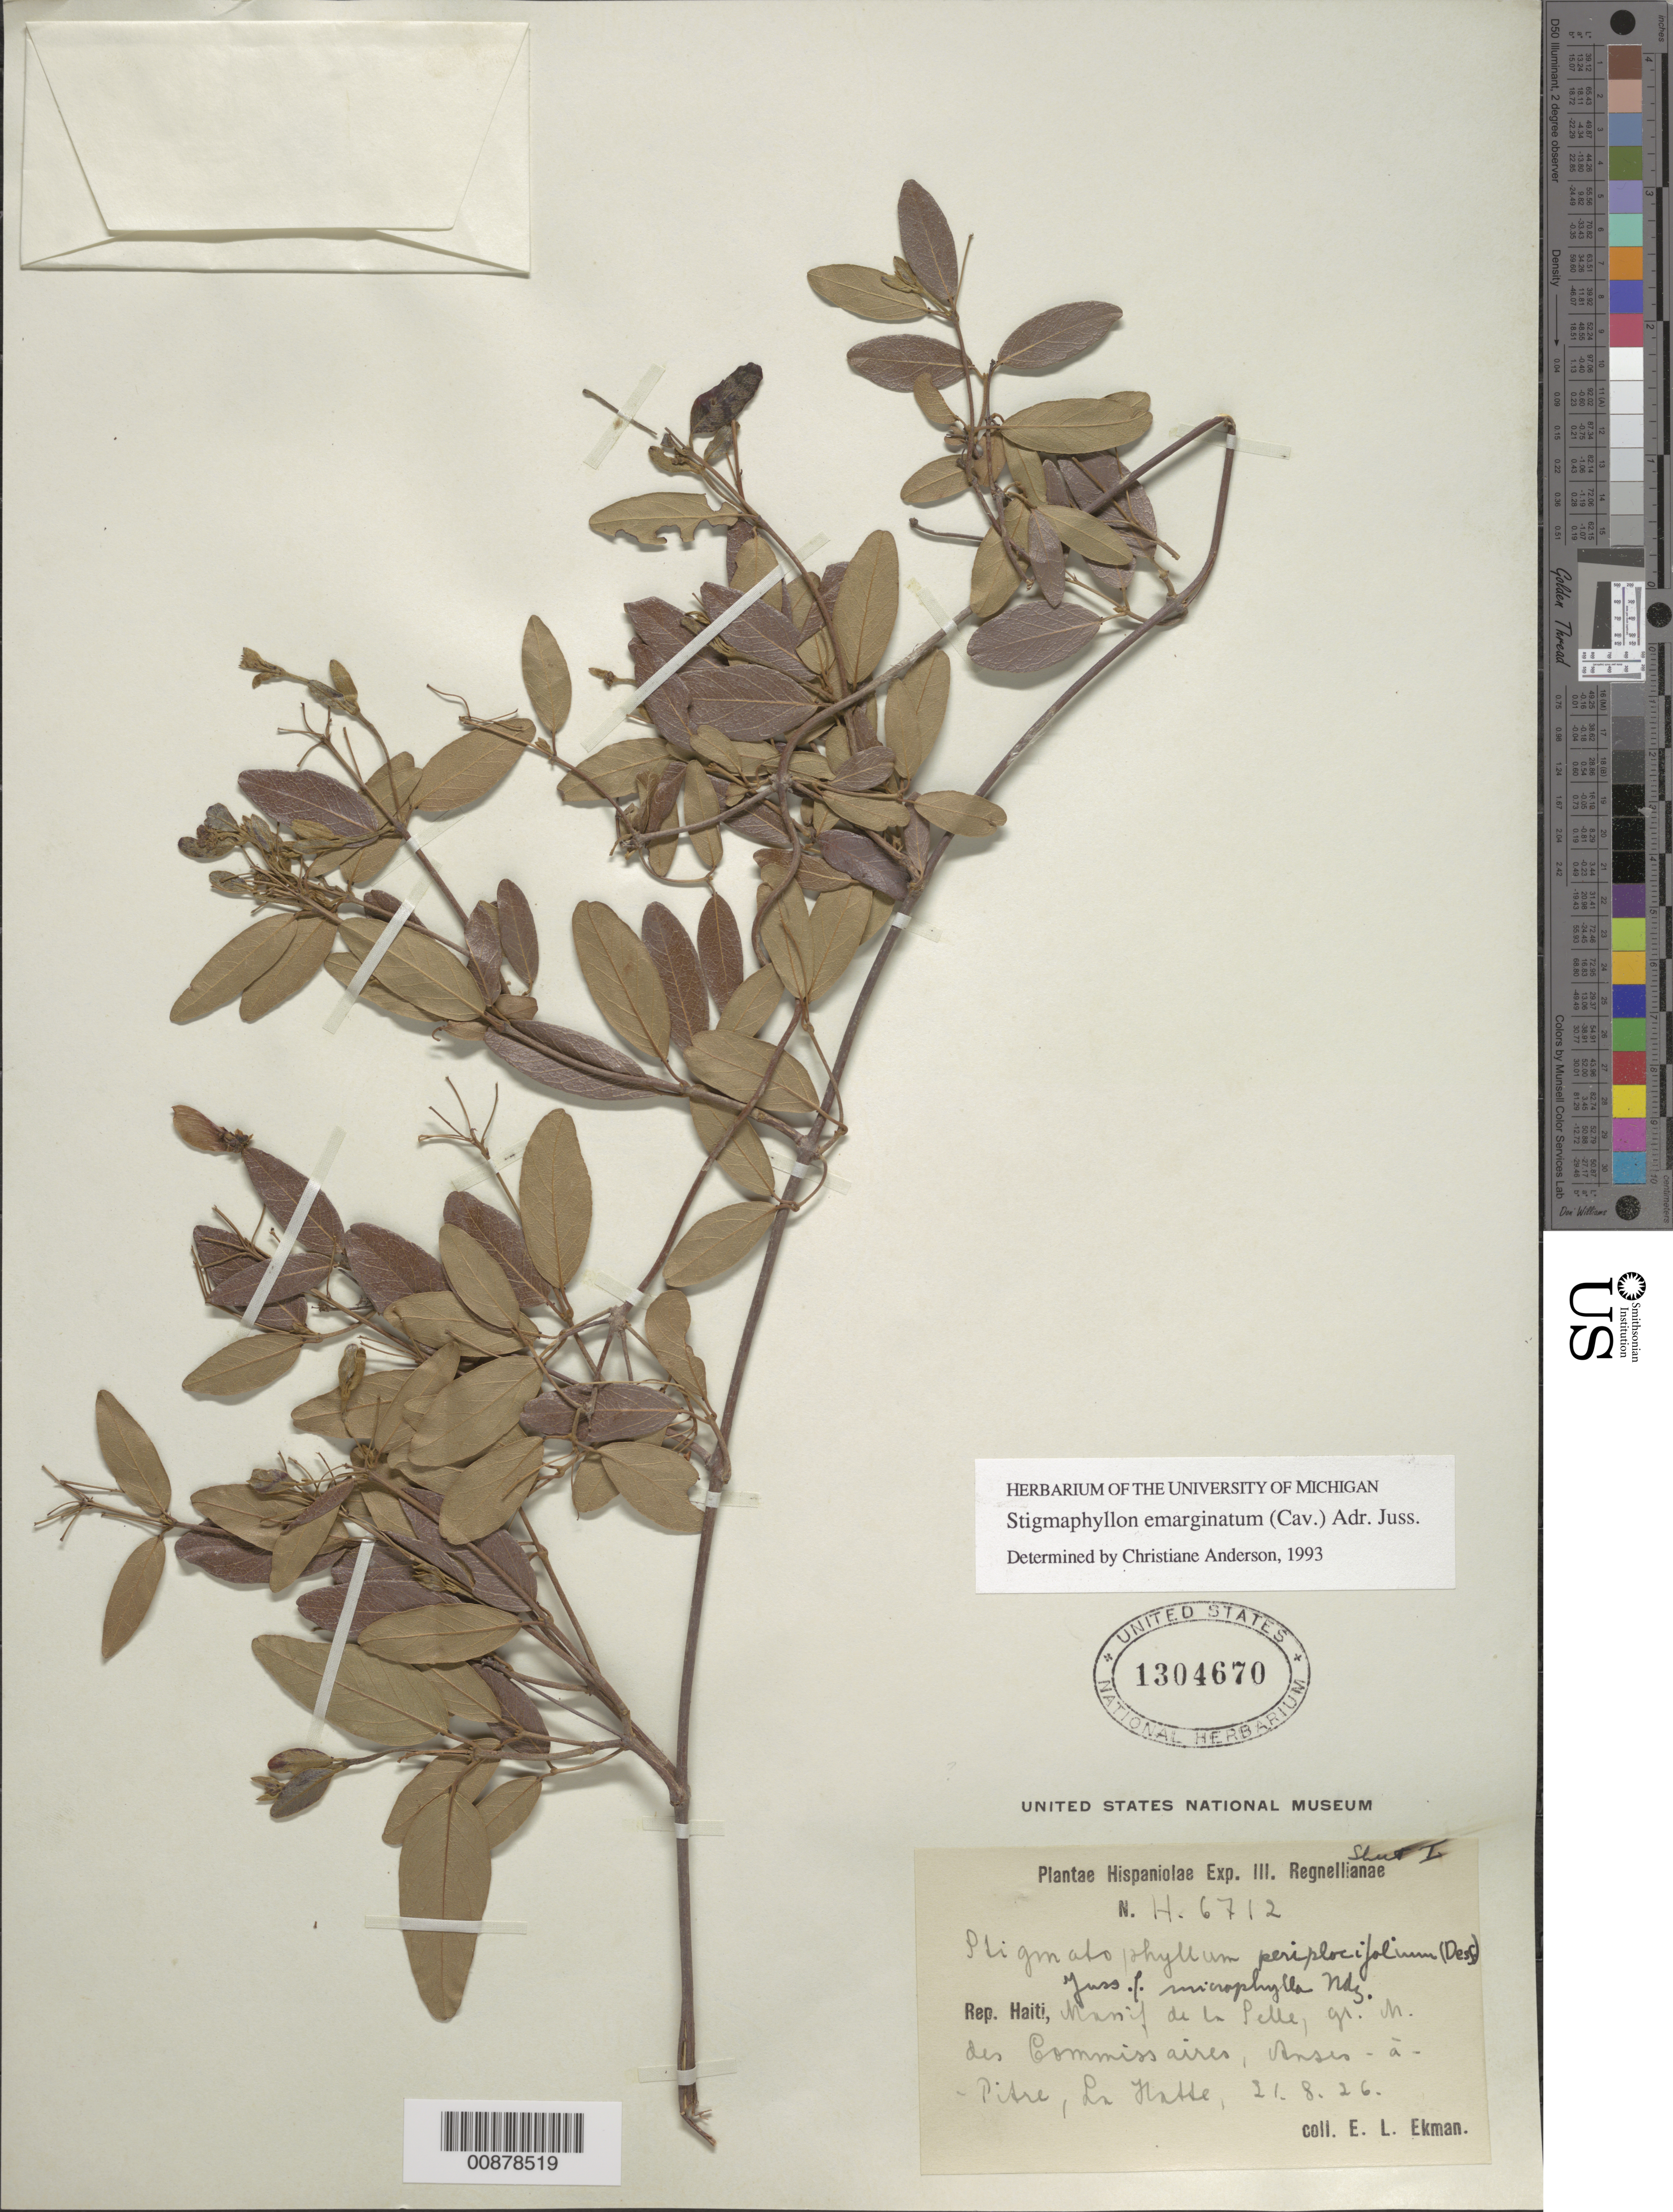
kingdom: Plantae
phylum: Tracheophyta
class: Magnoliopsida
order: Malpighiales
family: Malpighiaceae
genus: Stigmaphyllon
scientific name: Stigmaphyllon emarginatum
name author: (Cav.) A. Juss.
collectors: E. L. Ekman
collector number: H. 6712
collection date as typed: Transcribed d/m/y: 21/8/26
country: Haiti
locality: Massif de la Selle, gr. M. des Commissaires, Anses - à - Pitre, La Hatte.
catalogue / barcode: US 1304670